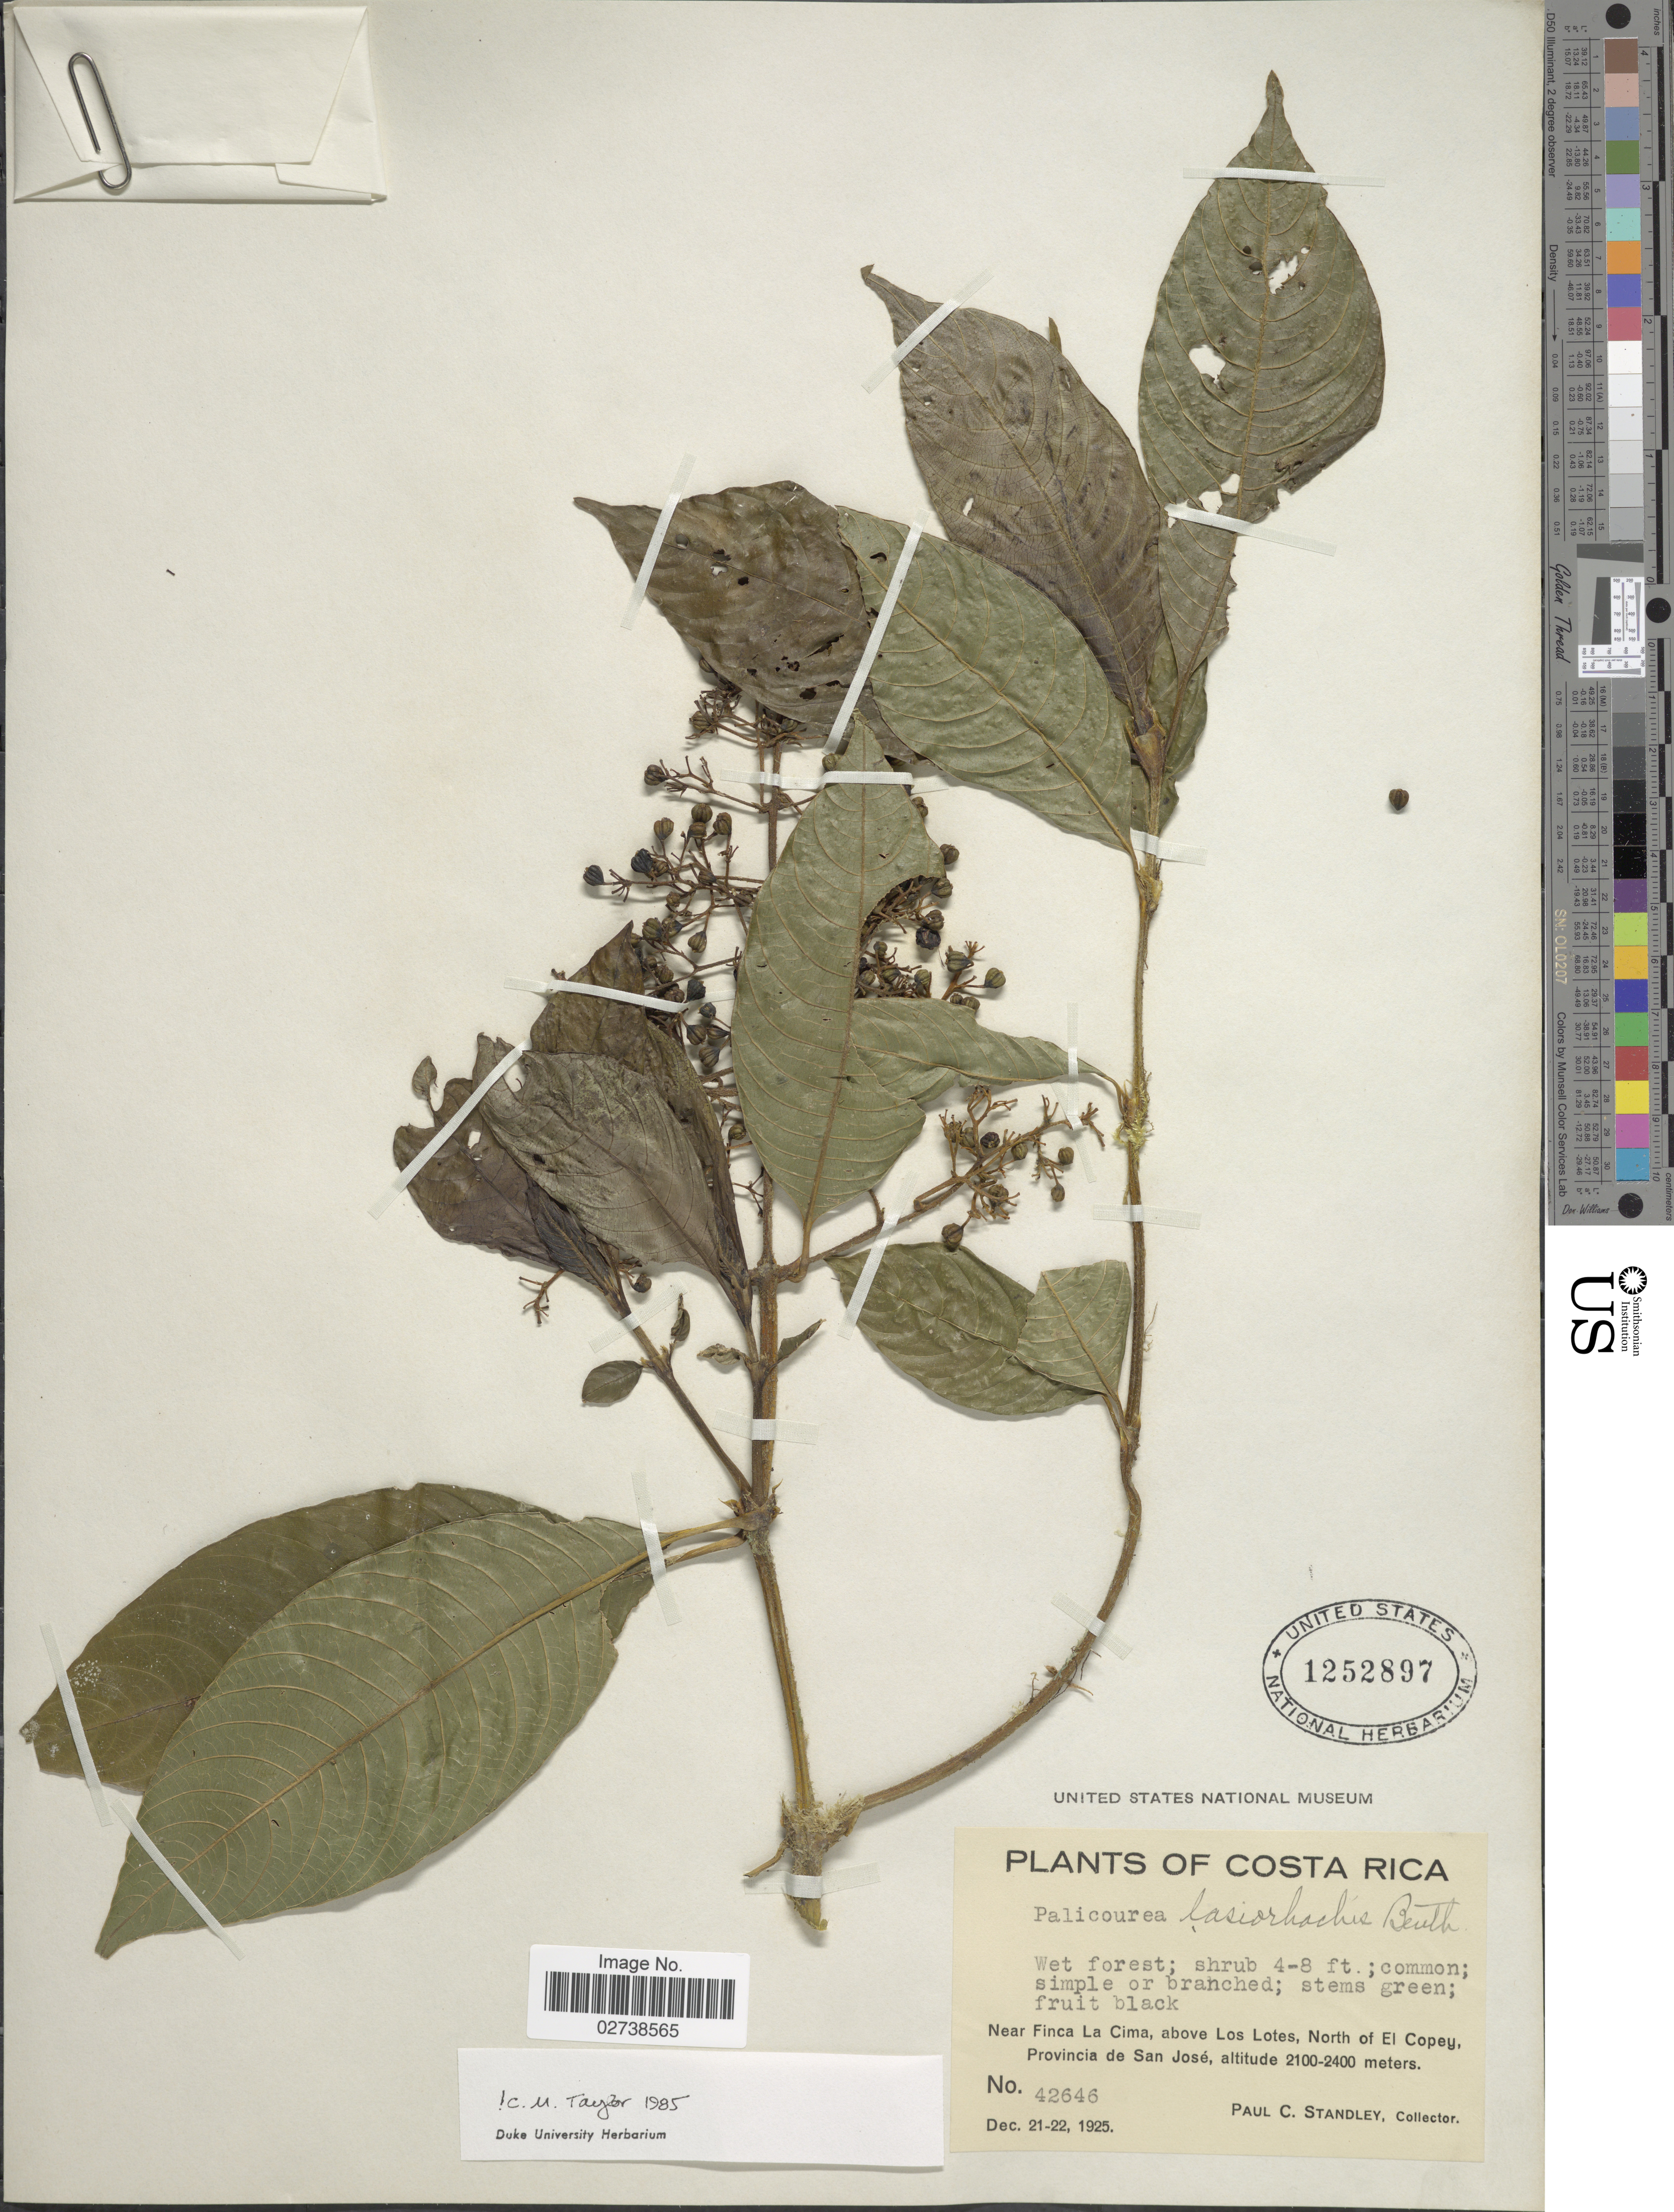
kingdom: Plantae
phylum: Tracheophyta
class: Magnoliopsida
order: Gentianales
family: Rubiaceae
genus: Palicourea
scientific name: Palicourea lasiorrhachis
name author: Oerst.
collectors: P. C. Standley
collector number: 42646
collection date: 1925-12-21/1925-12-22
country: Costa Rica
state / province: San José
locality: Wet forest; Near Finca La Cima, above Los Lotes, North of El Copey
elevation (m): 2100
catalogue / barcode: US 1252897